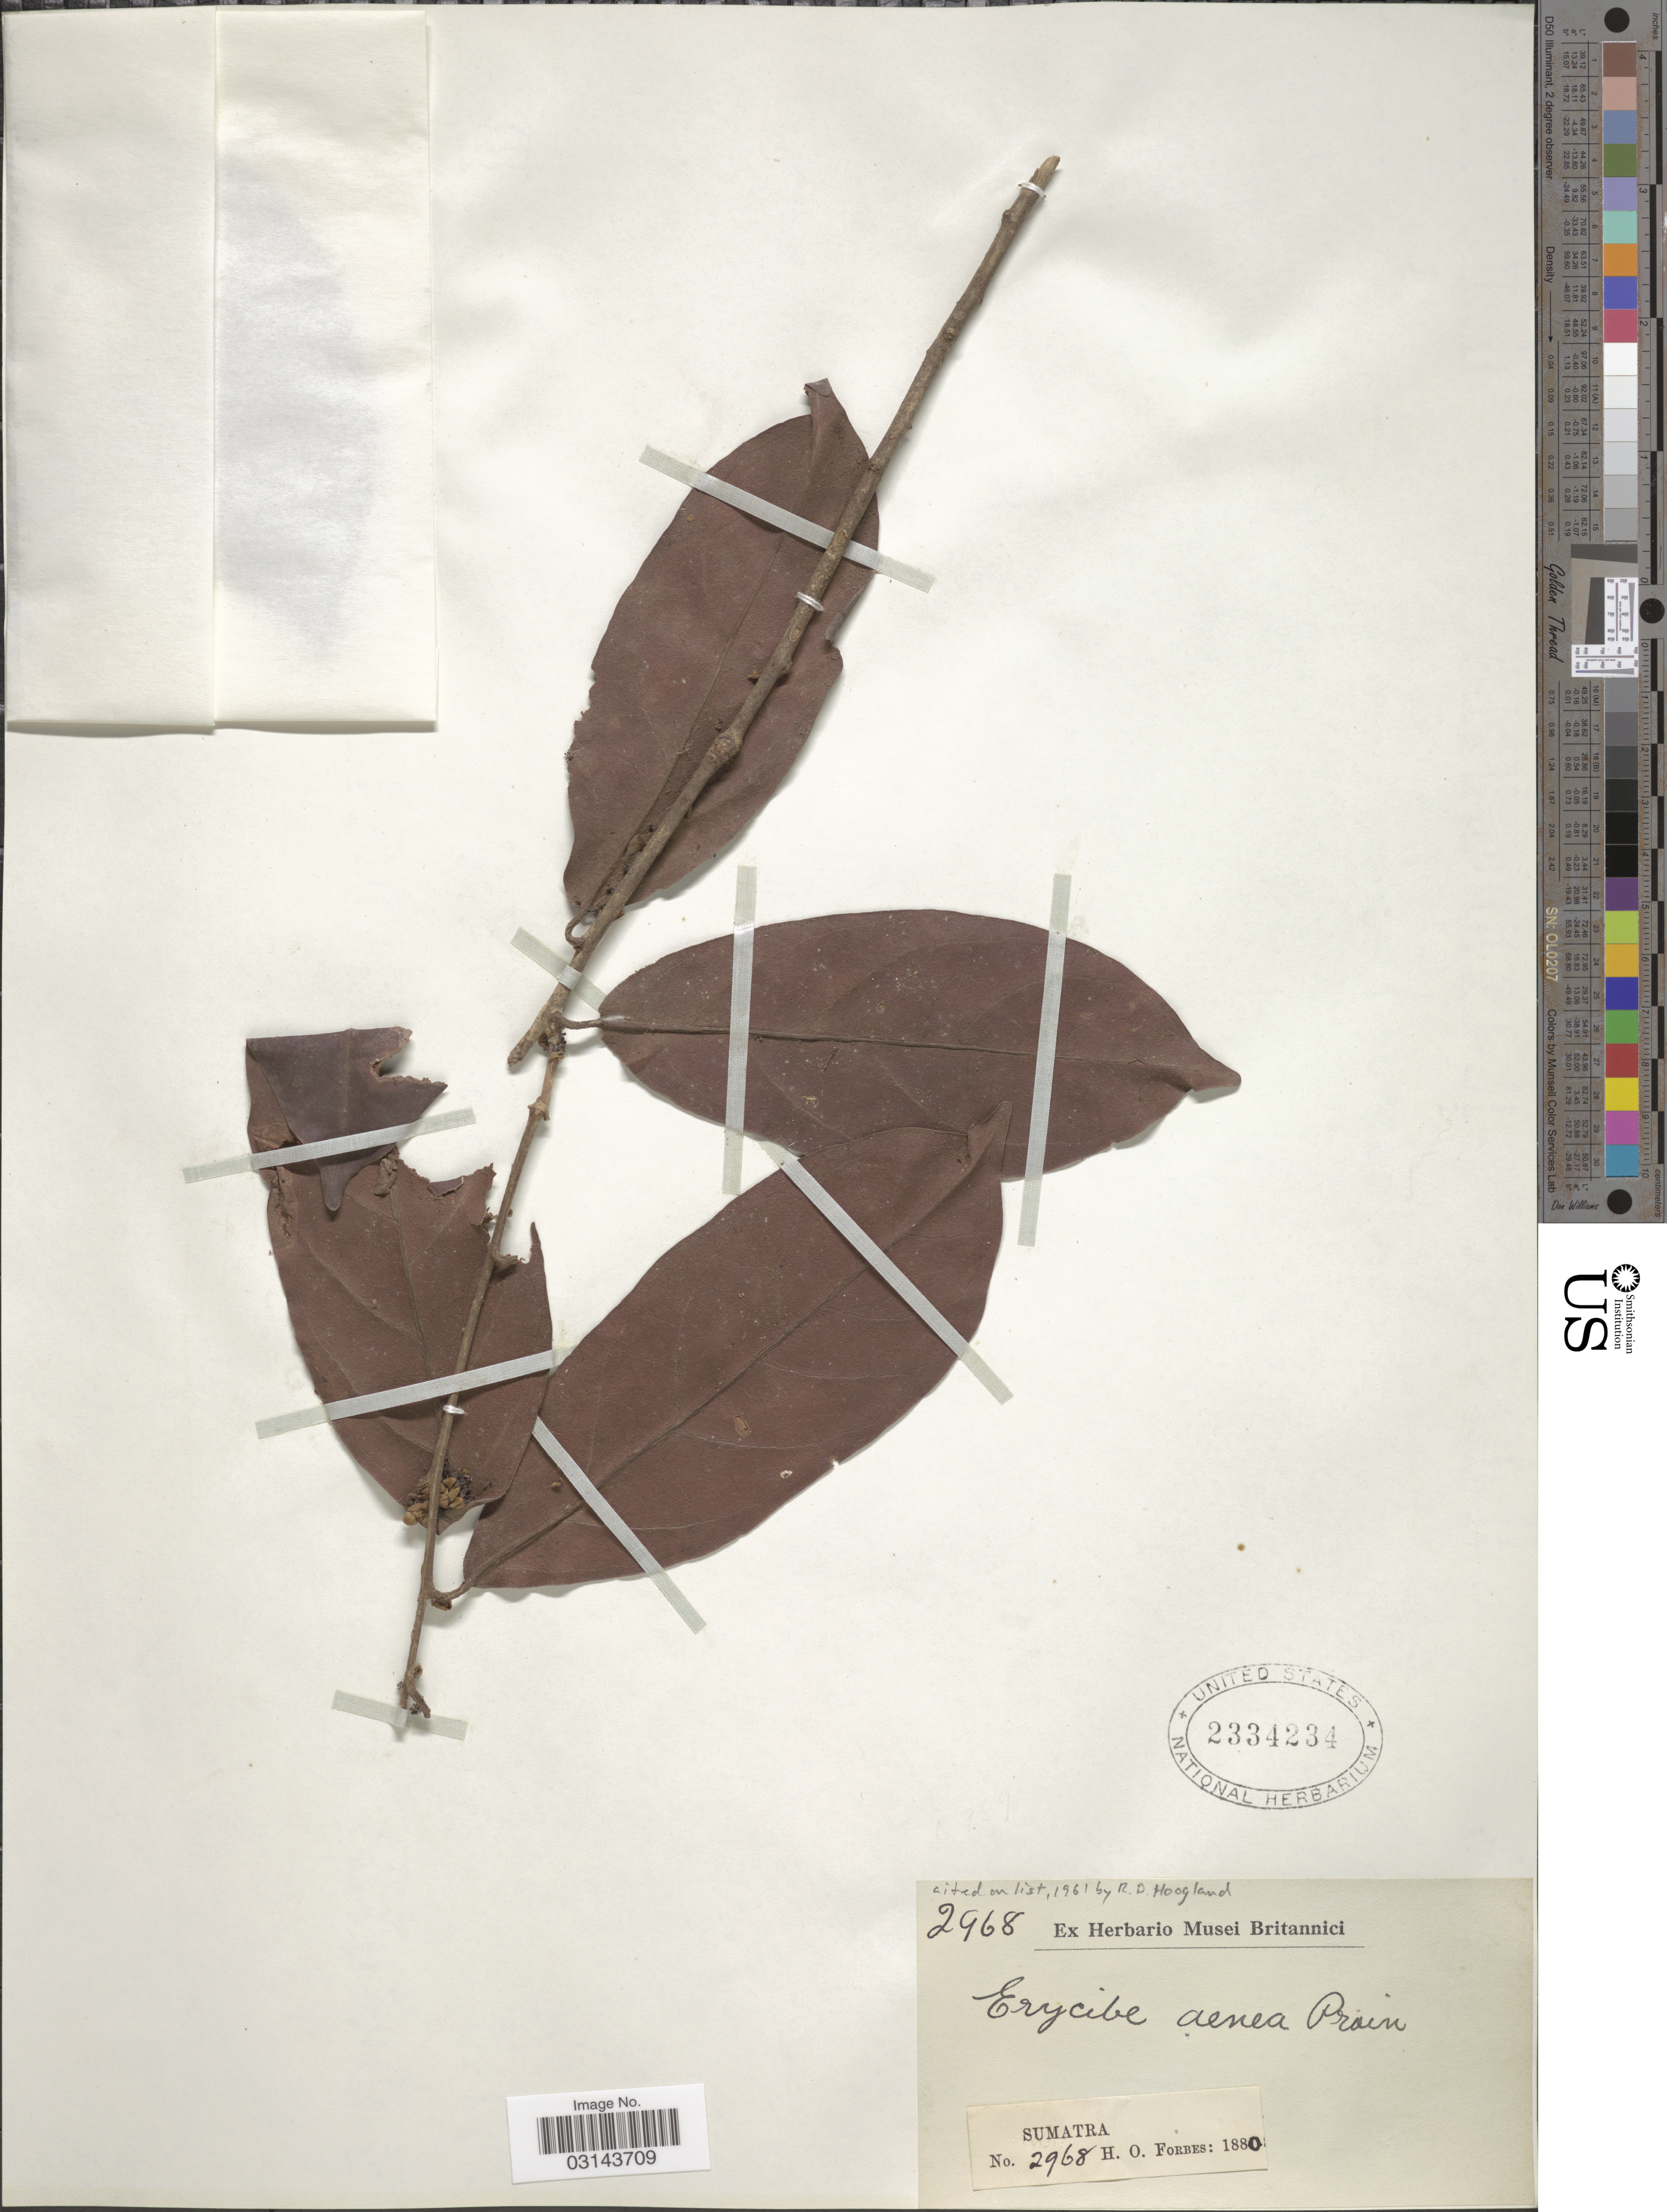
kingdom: Plantae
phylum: Tracheophyta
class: Magnoliopsida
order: Solanales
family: Convolvulaceae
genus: Erycibe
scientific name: Erycibe aenea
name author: Prain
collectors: H. O. Forbes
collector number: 2968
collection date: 1880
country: Indonesia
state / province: Sumatra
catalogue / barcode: US 2334234